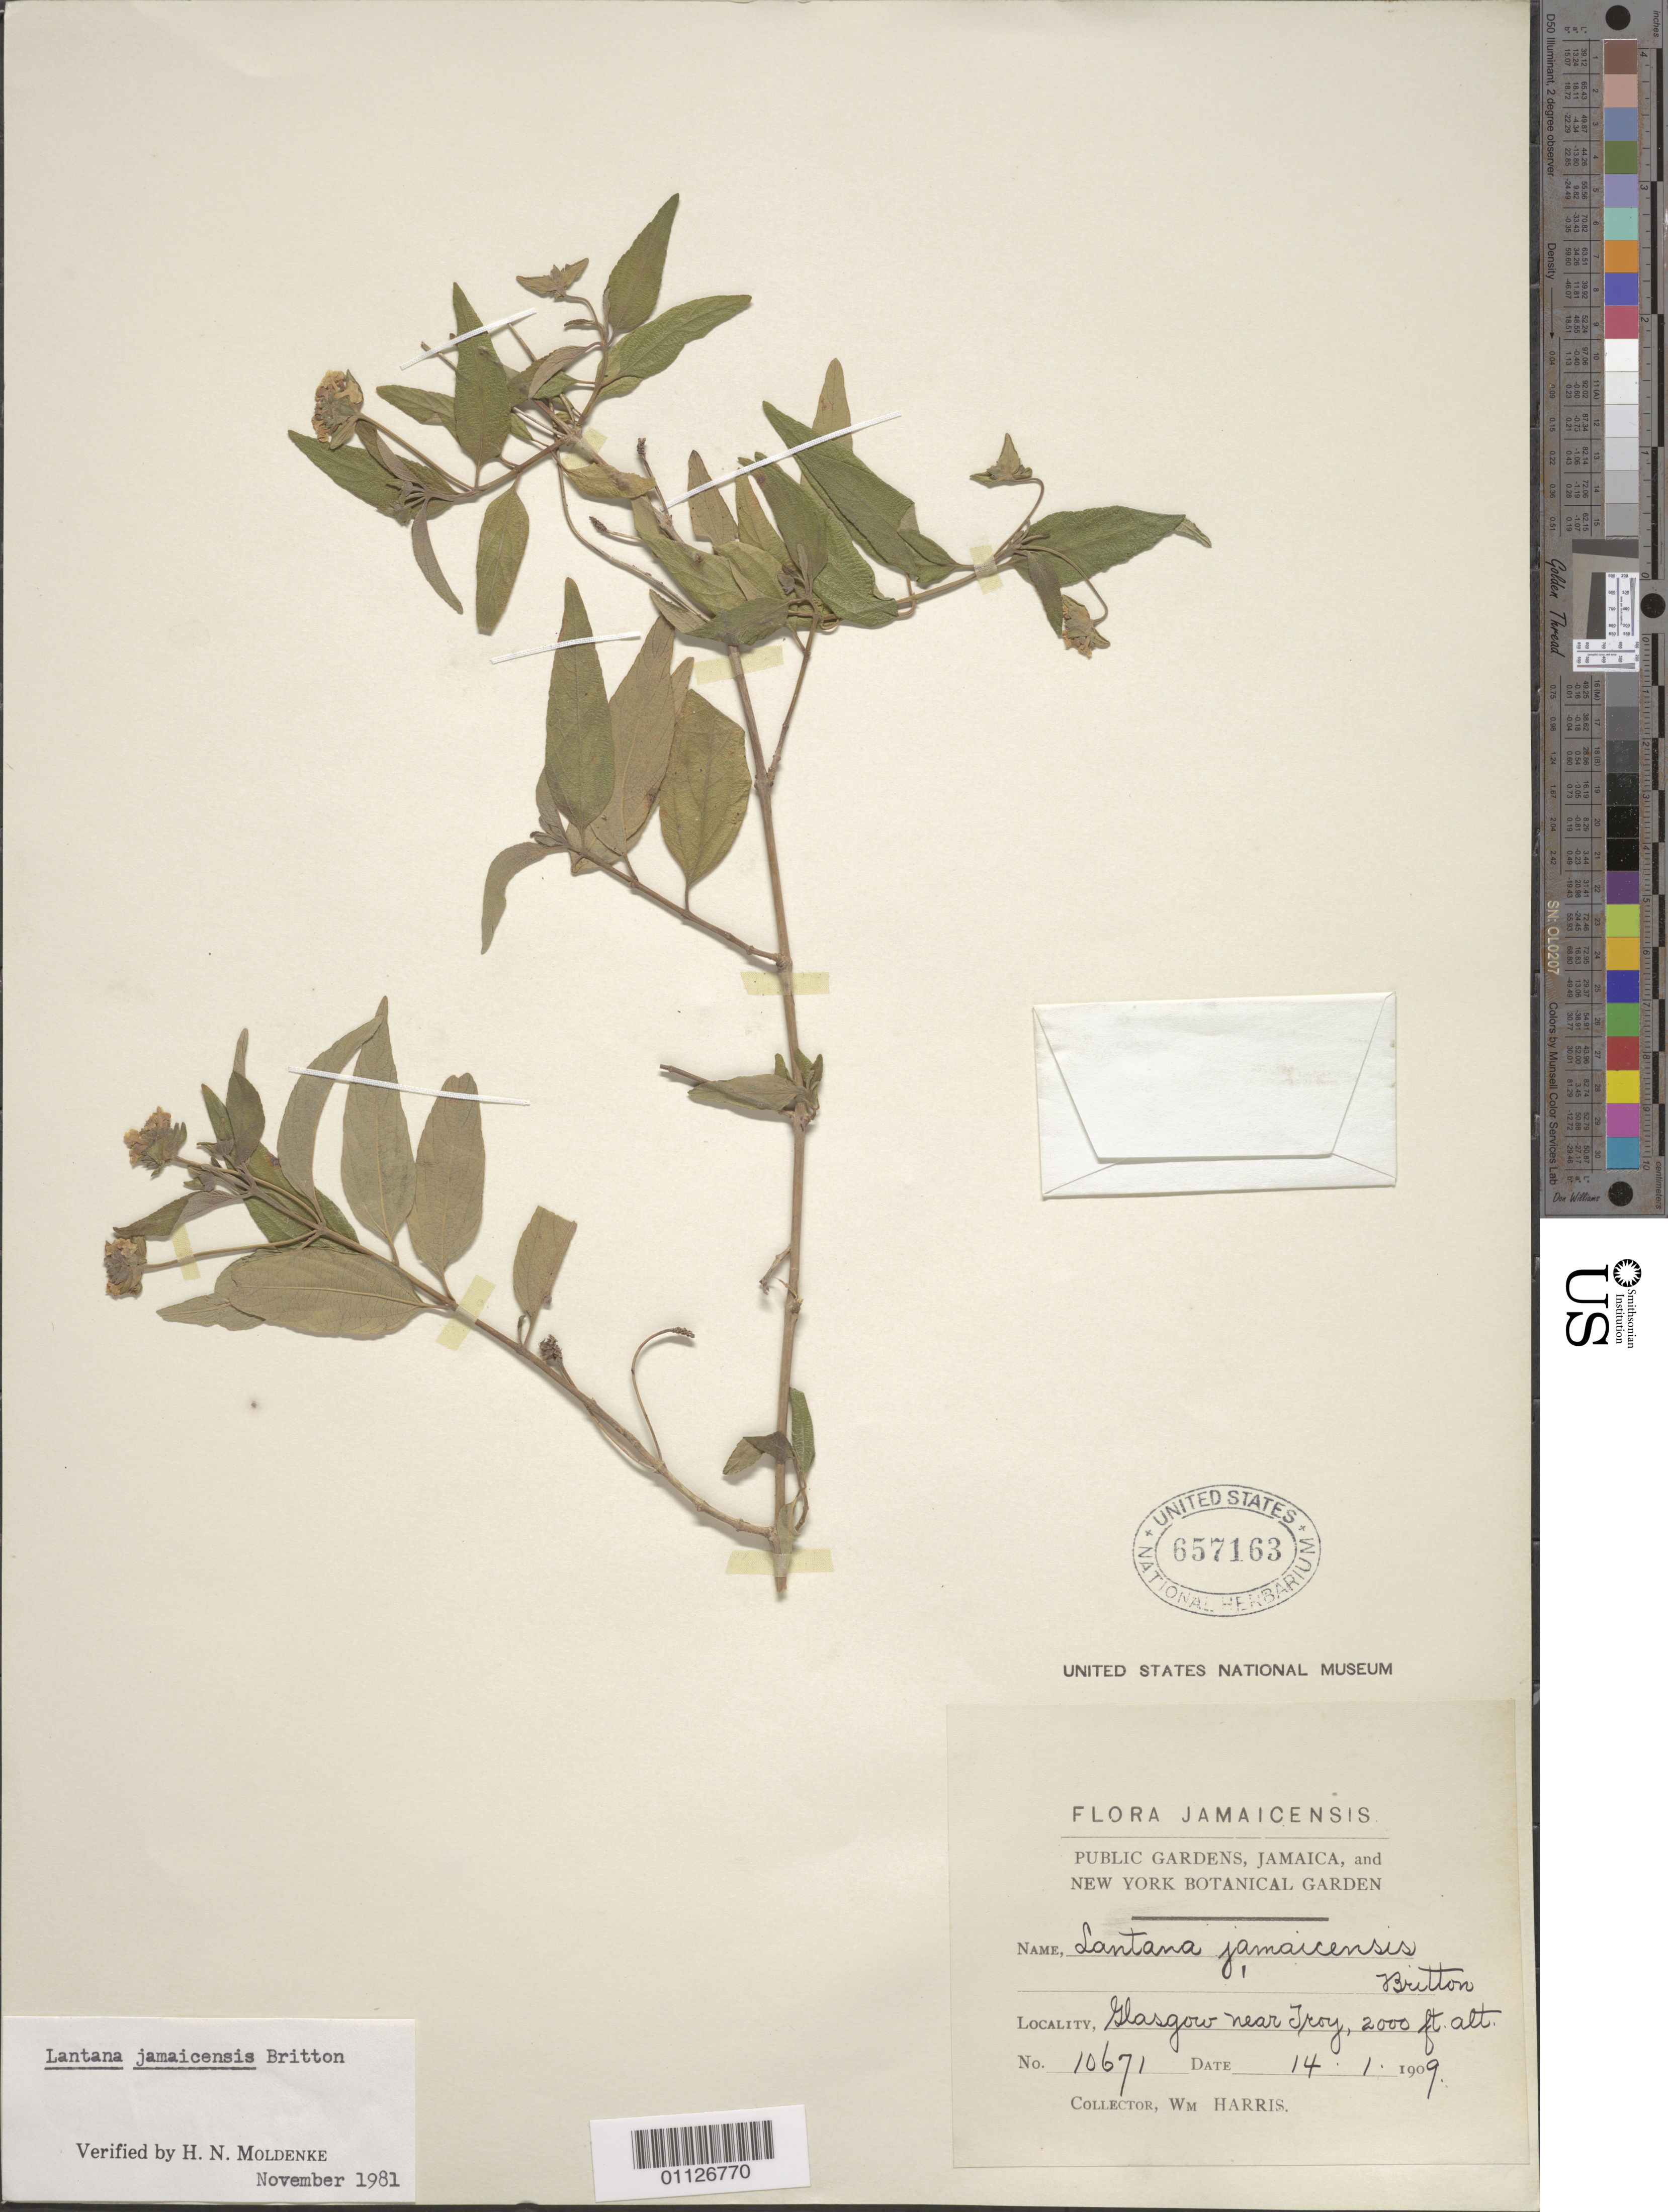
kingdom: Plantae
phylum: Tracheophyta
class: Magnoliopsida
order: Lamiales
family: Verbenaceae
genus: Lantana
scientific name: Lantana jamaicensis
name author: Britton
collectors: W. Harris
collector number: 10671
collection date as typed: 14 Jan 1909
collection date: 1909-01-14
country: Jamaica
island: Jamaica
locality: Glasgow near Troy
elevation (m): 610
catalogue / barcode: US 657163